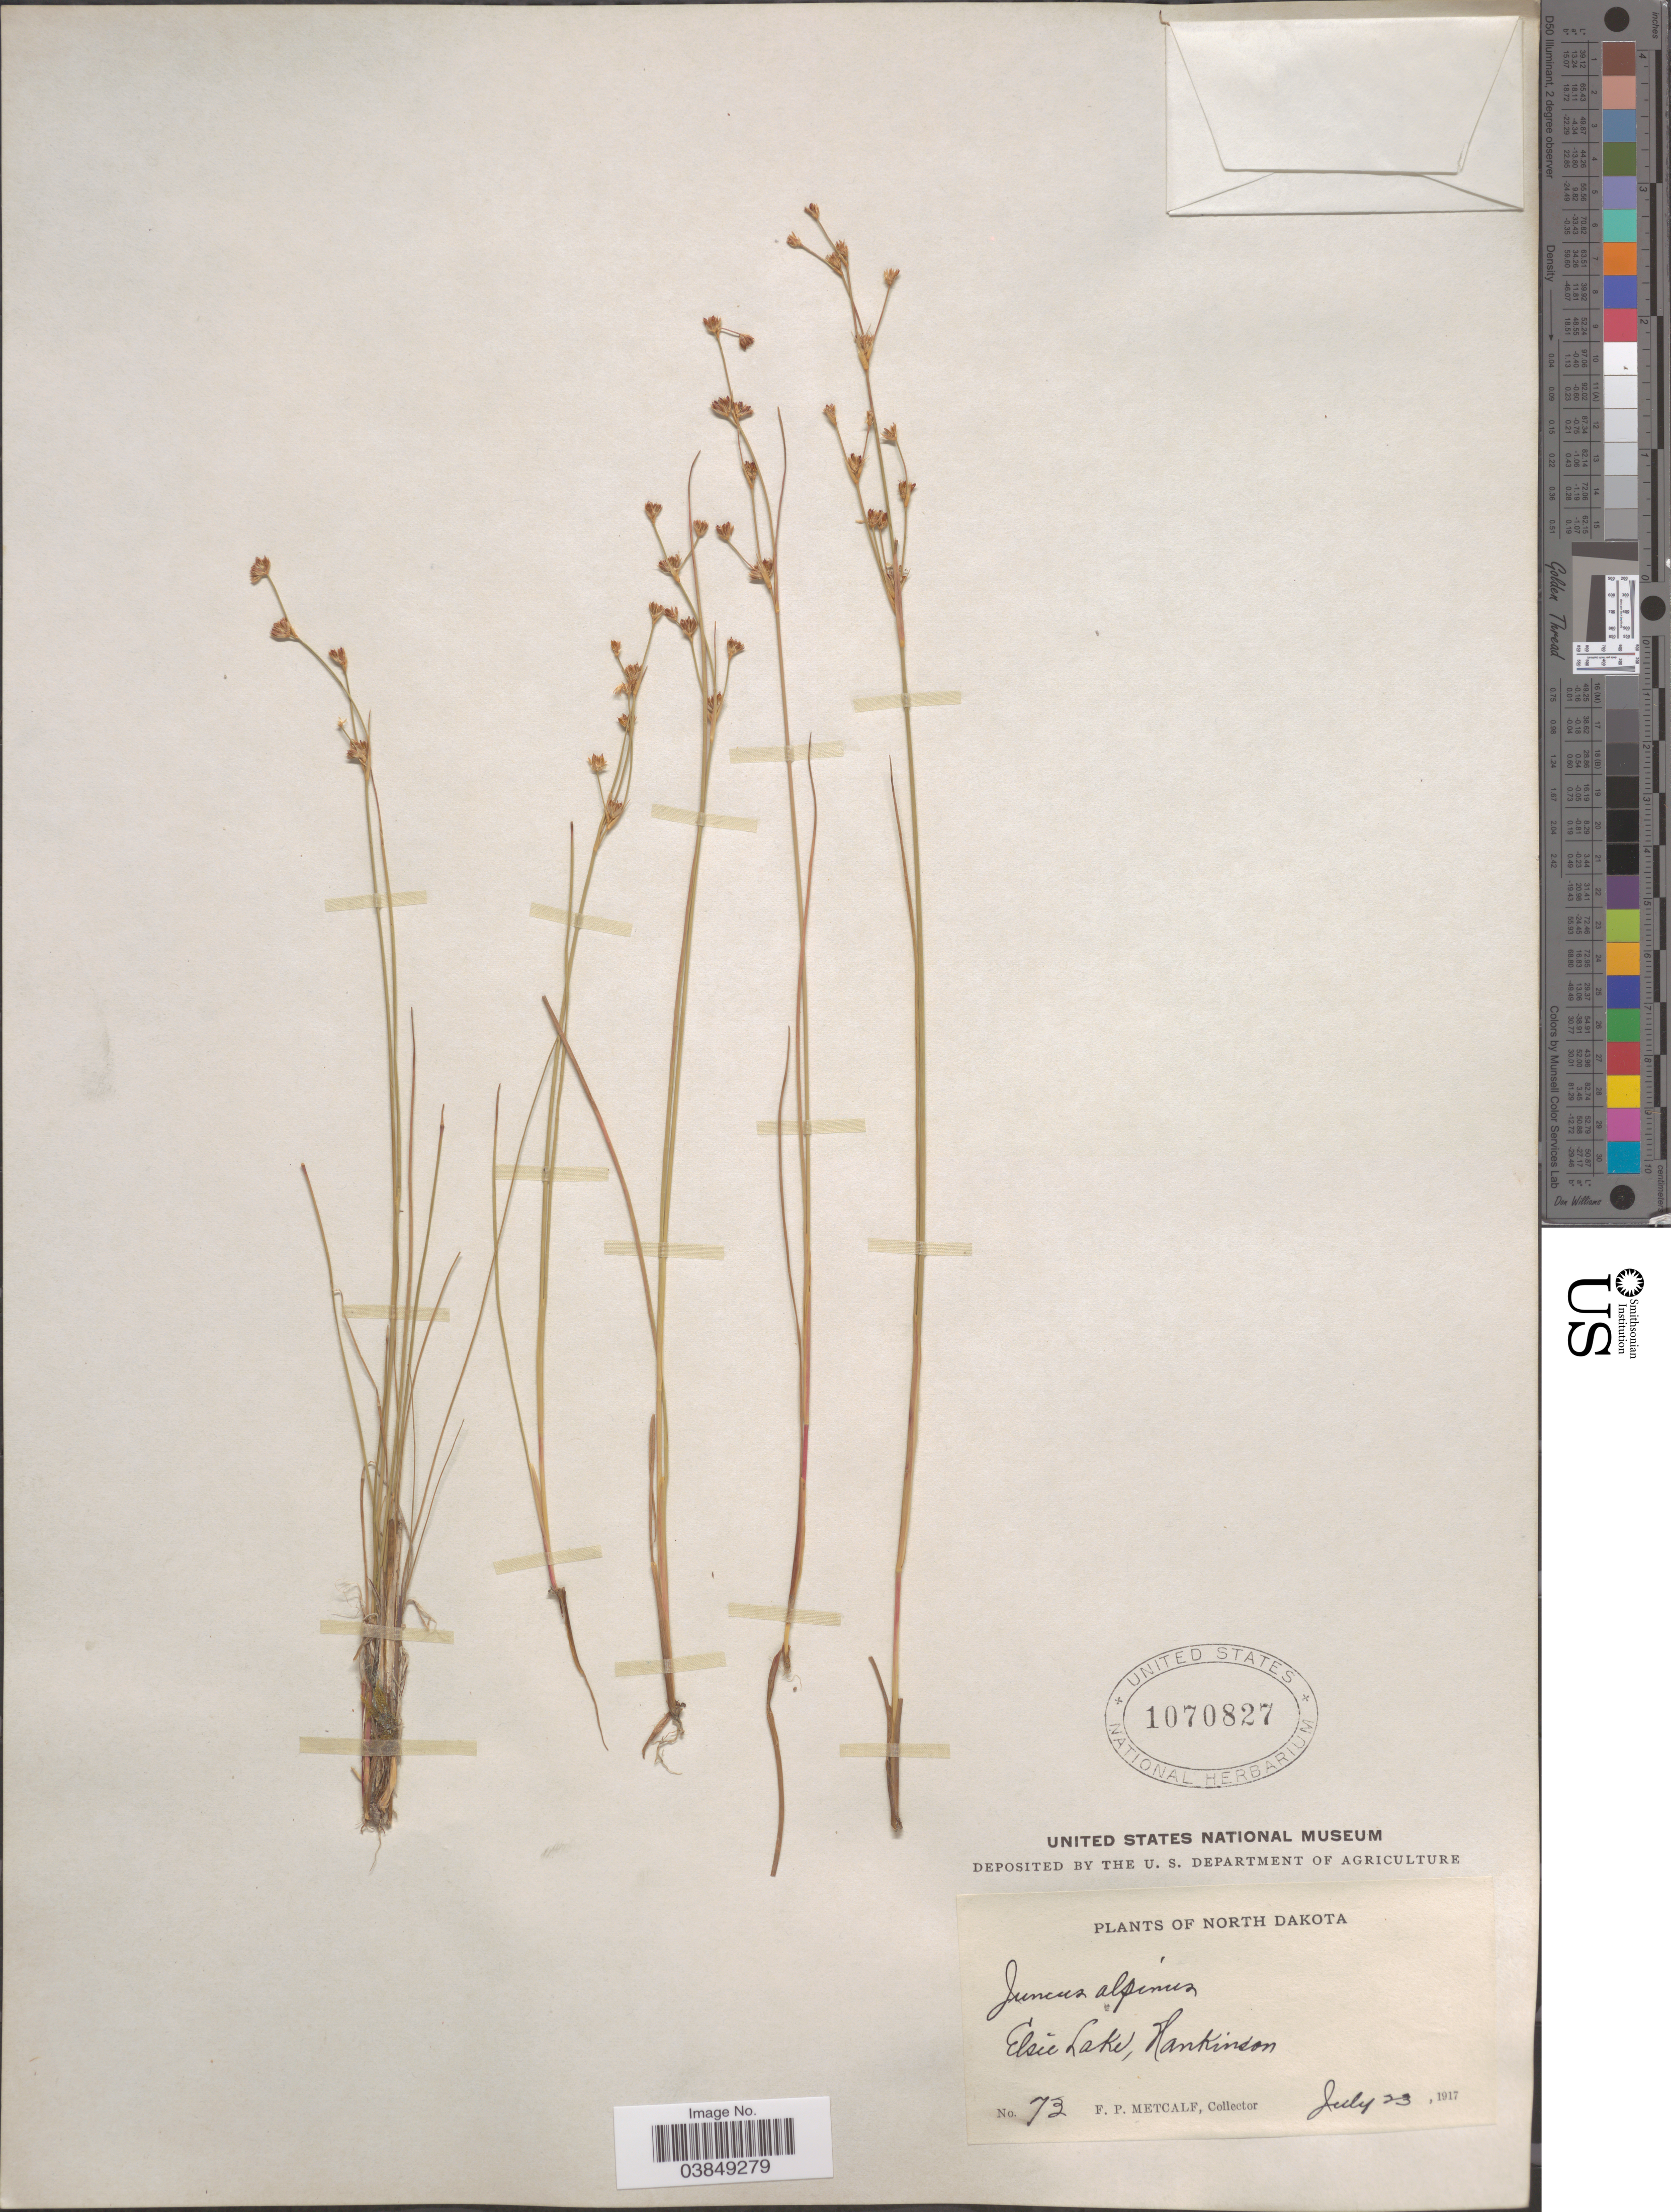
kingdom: Plantae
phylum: Tracheophyta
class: Liliopsida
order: Poales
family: Juncaceae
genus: Juncus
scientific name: Juncus rariflorus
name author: Hartm.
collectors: F. Metcalf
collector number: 73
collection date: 1917-07-23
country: United States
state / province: North Dakota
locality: Elsie Lake, Hankinson.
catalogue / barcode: US 1070827